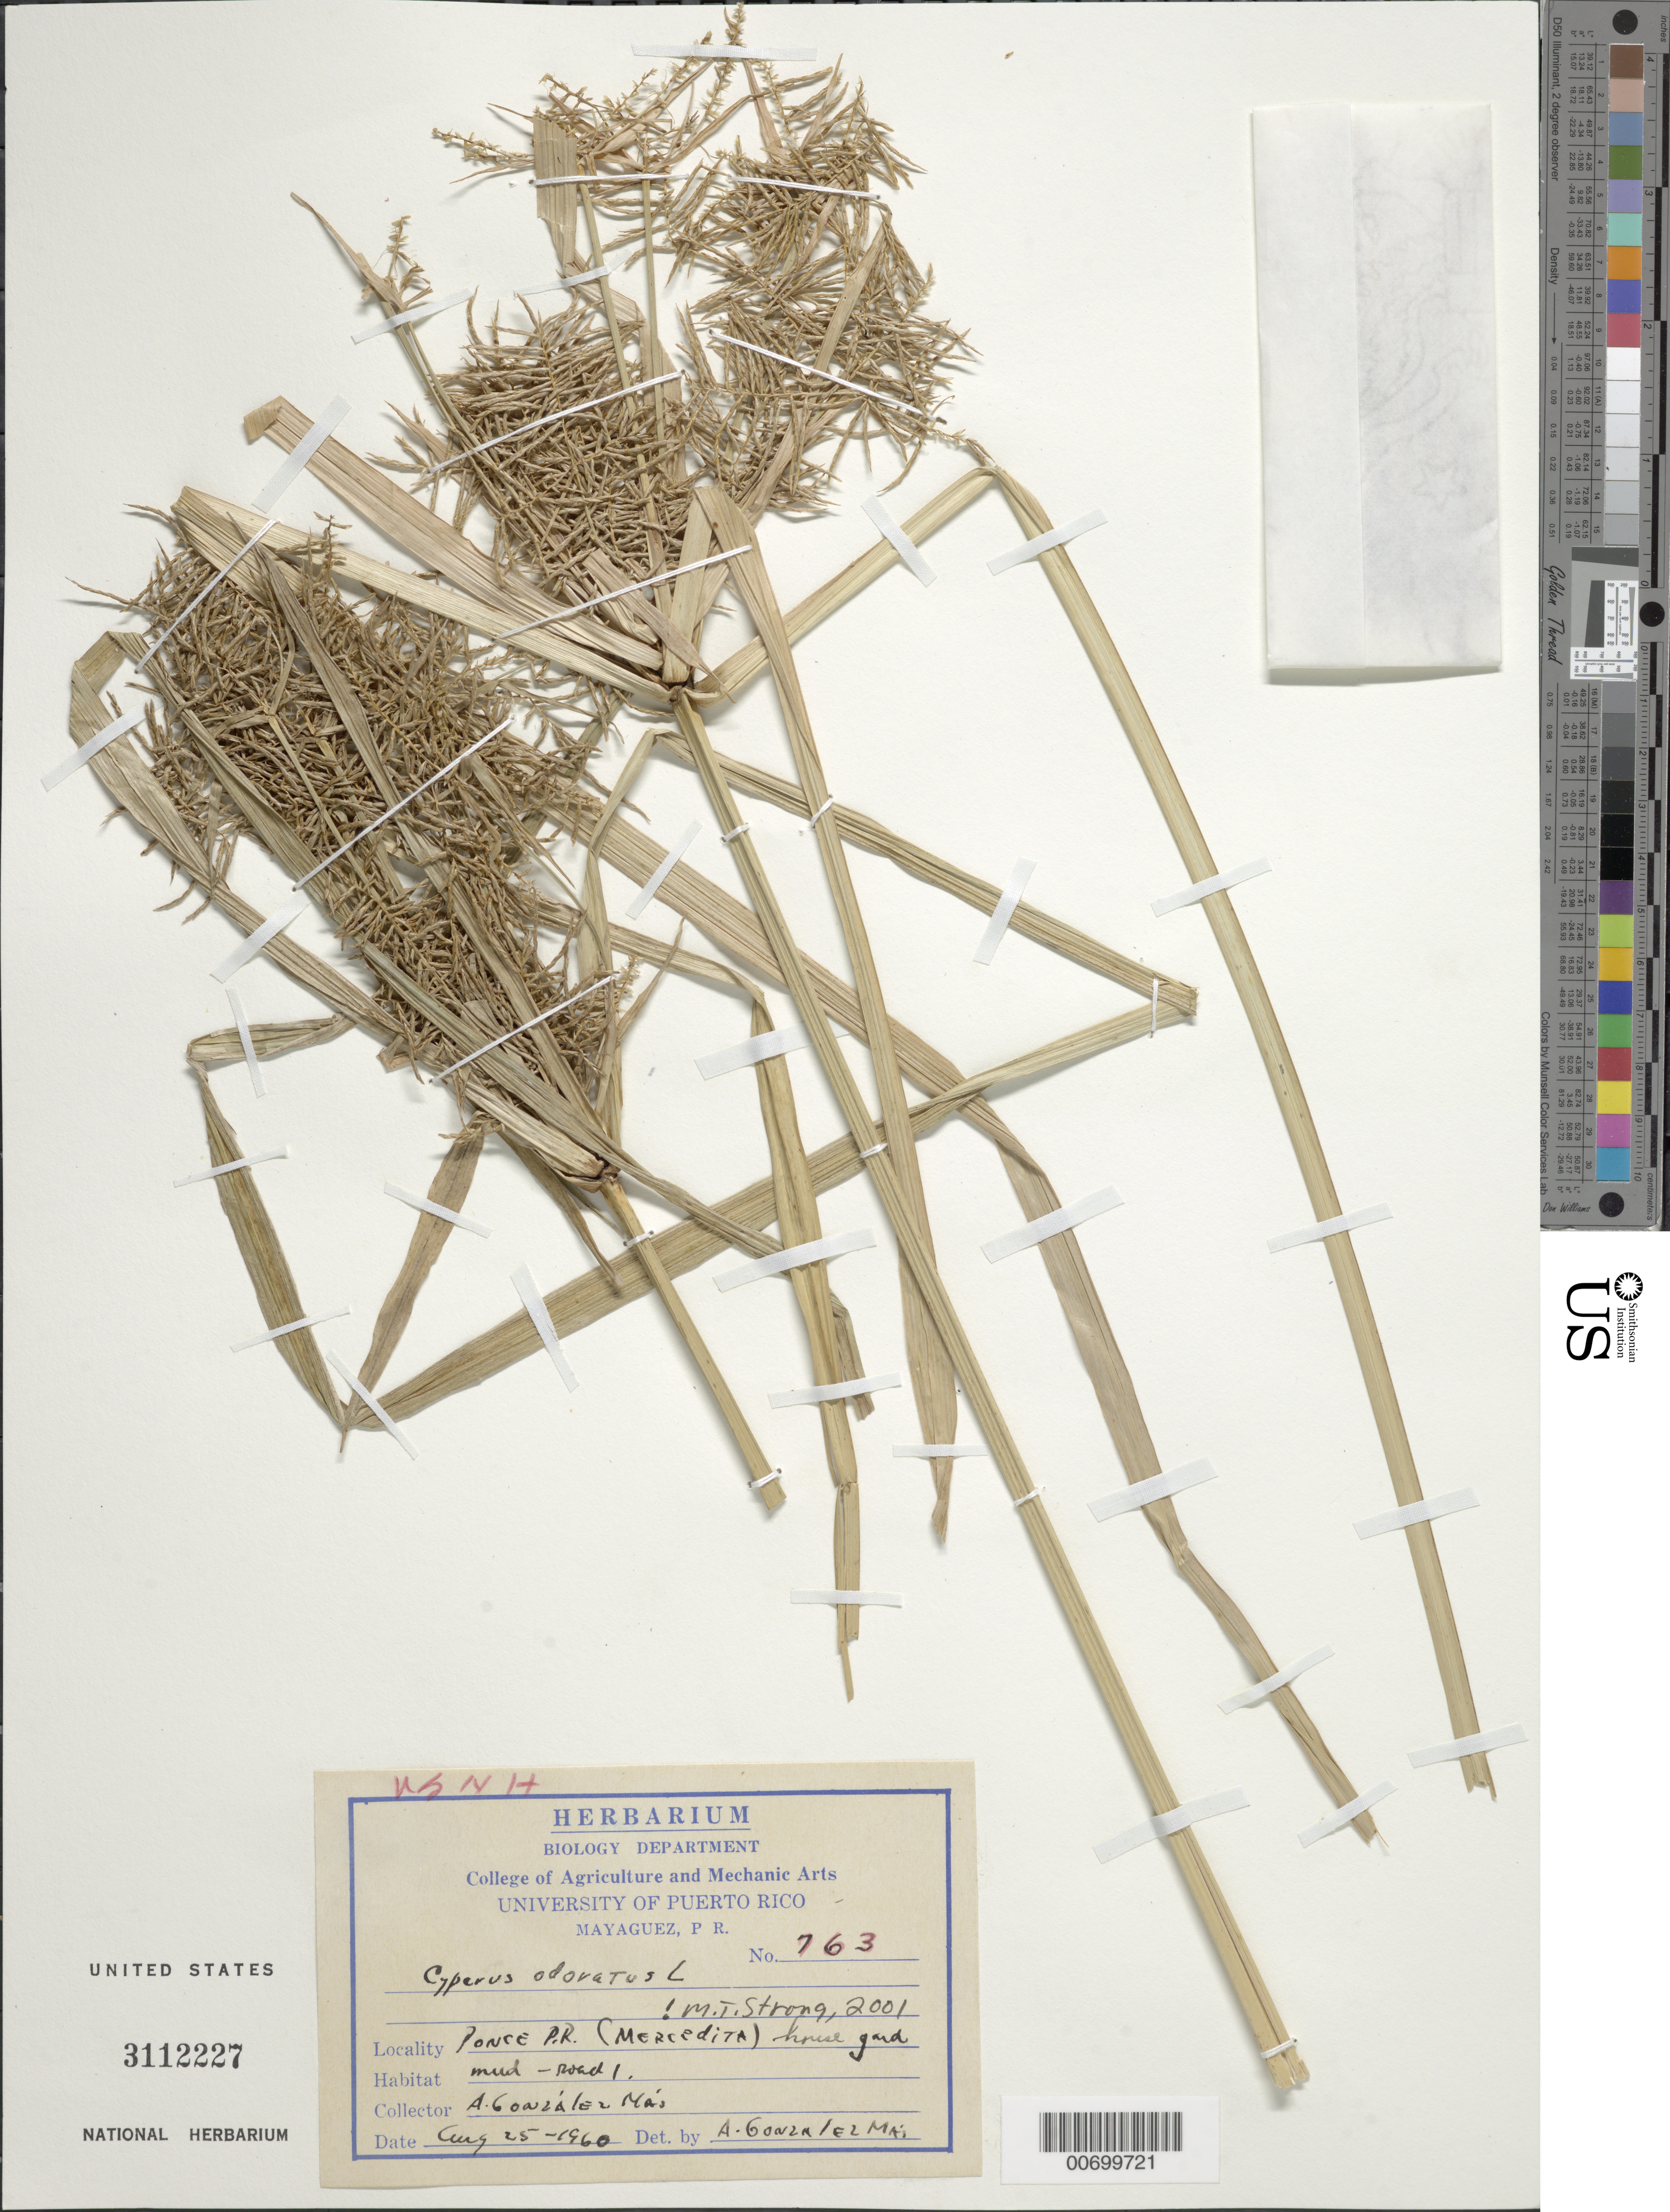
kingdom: Plantae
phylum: Tracheophyta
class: Liliopsida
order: Poales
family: Cyperaceae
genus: Cyperus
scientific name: Cyperus odoratus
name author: L.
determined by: Strong, M. T., (US), Smithsonian Institution - National Museum of Natural History (UNITED STATES)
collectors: A. González Más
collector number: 763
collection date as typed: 25 Aug 1960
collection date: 1960-08-25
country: Puerto Rico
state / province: Ponce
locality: Ponce: Rd. 1, Mercedita.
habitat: House yard.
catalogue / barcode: US 3112227